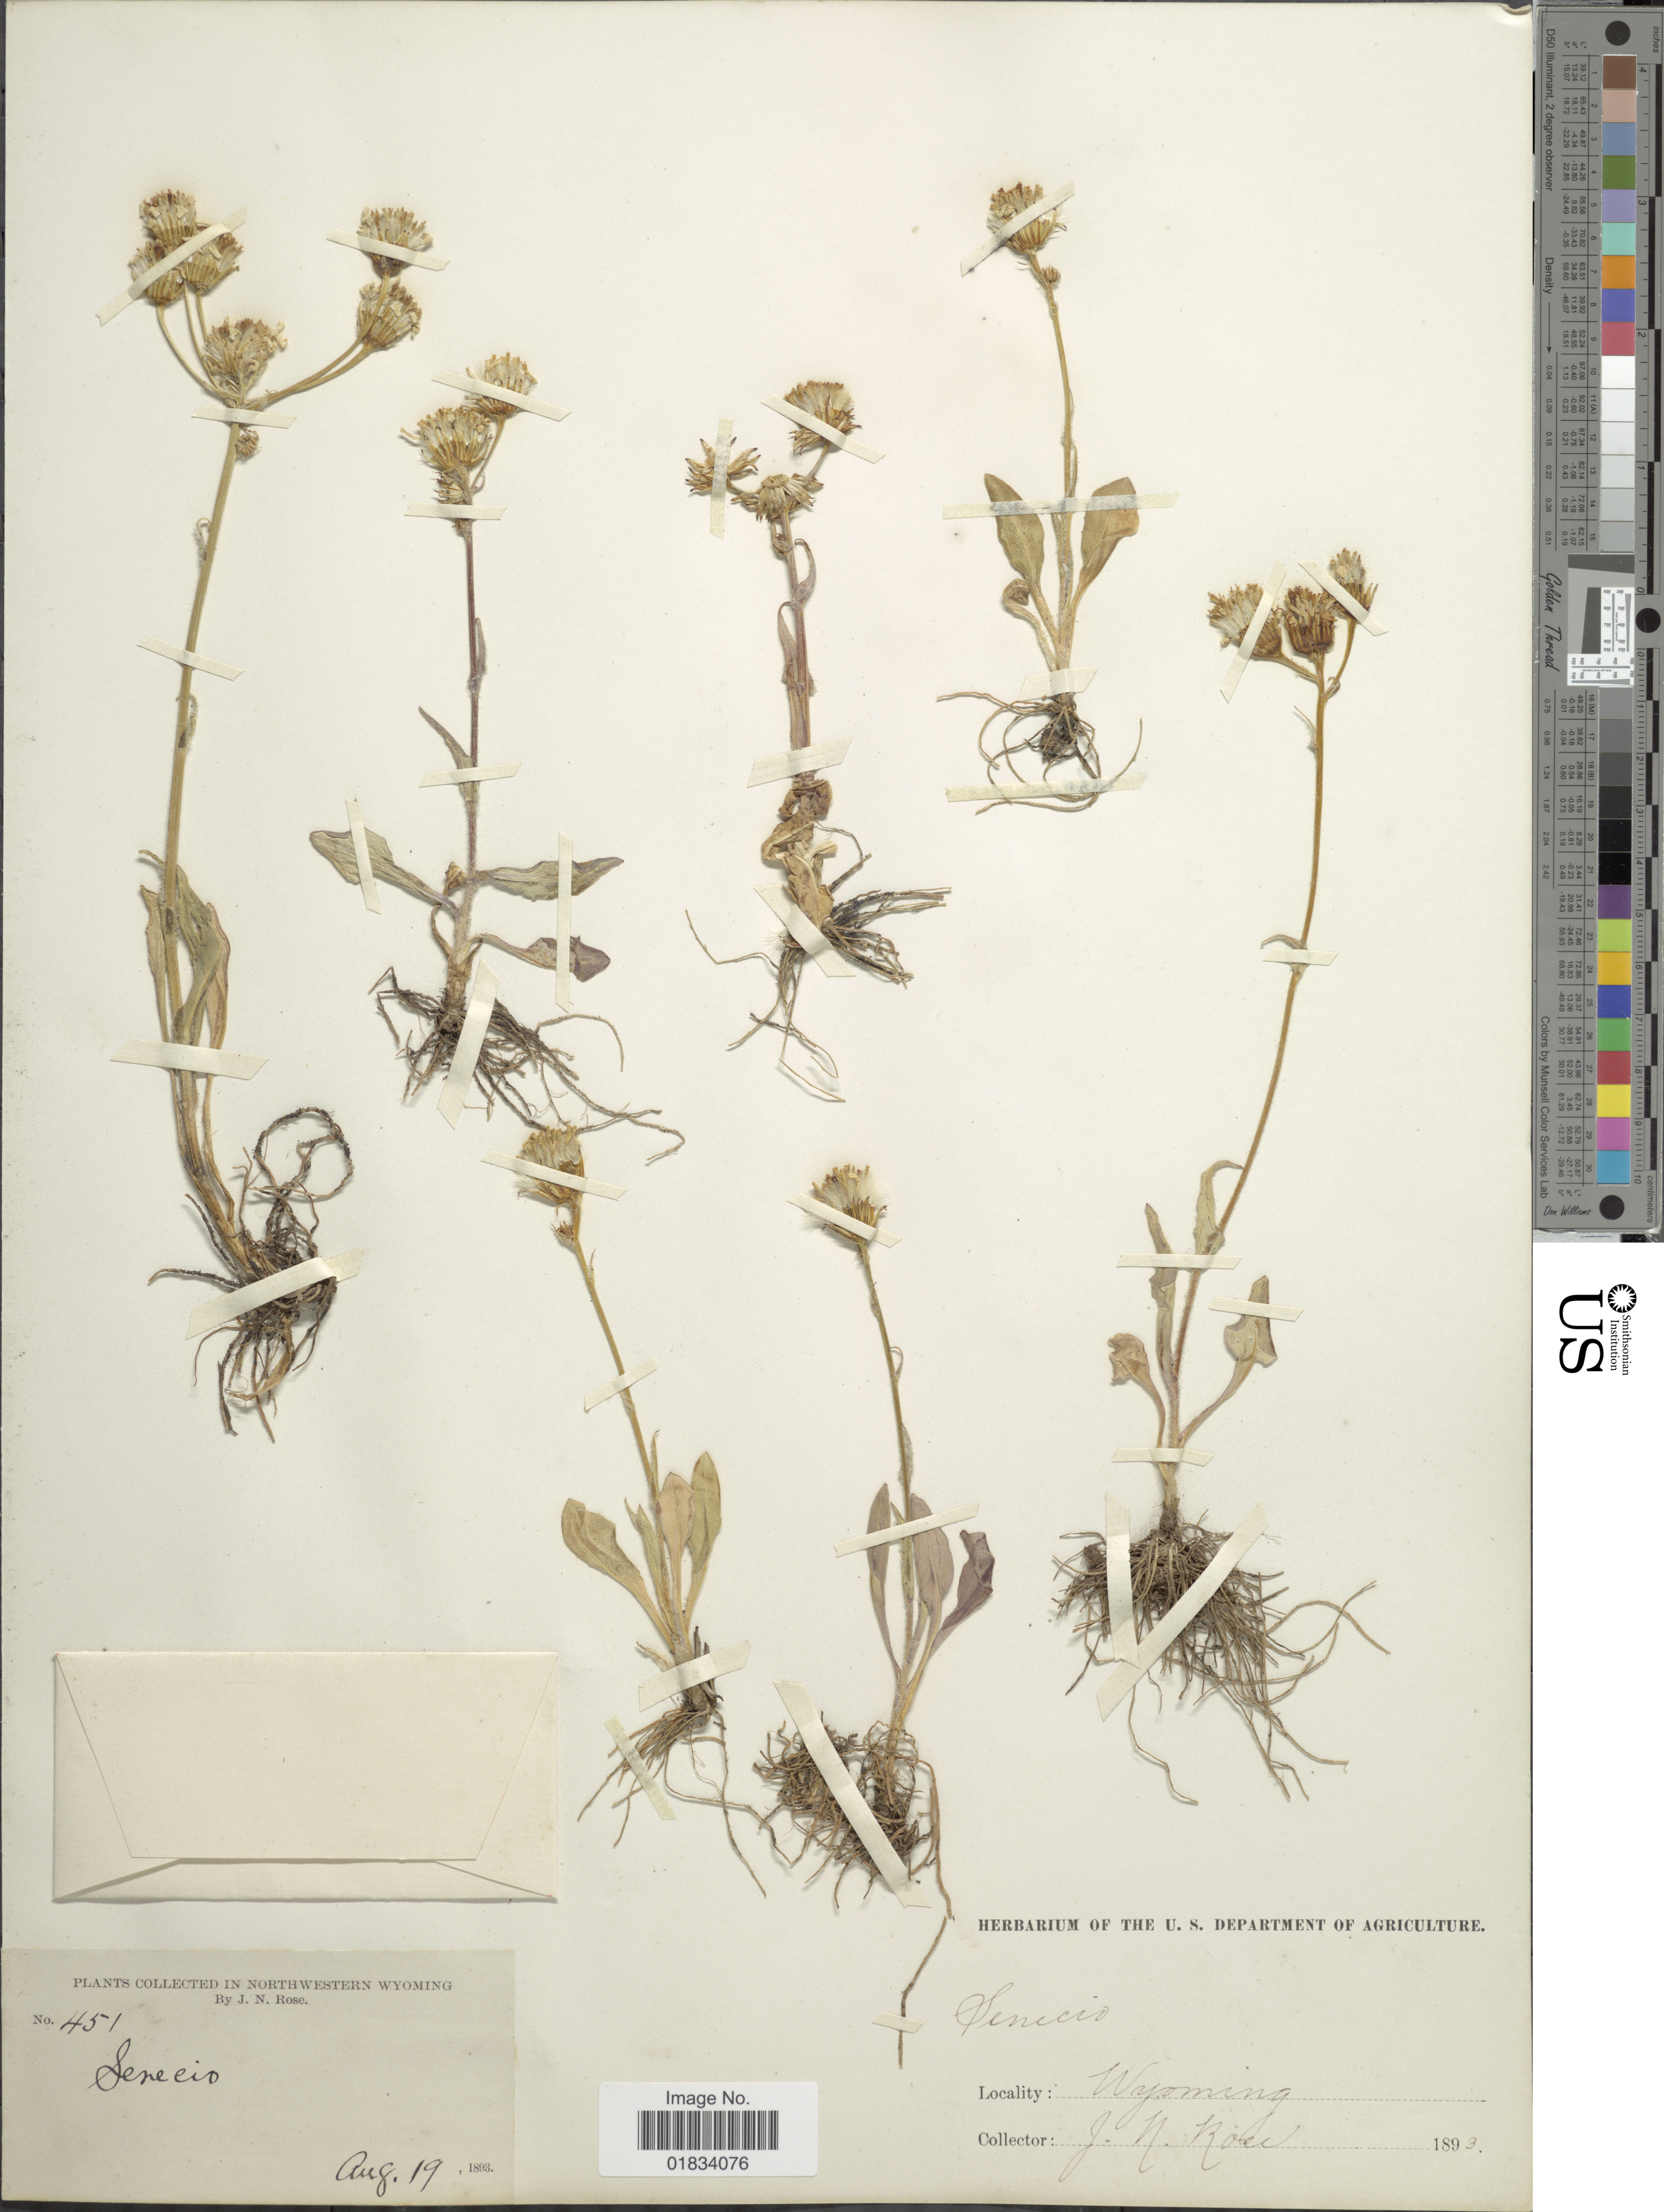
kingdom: Plantae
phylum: Tracheophyta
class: Magnoliopsida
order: Asterales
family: Asteraceae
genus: Senecio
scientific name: Senecio integerrimus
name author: Nutt.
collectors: J. N. Rose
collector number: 451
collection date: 1893-08-19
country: United States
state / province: Wyoming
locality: Northwestern Wyoming